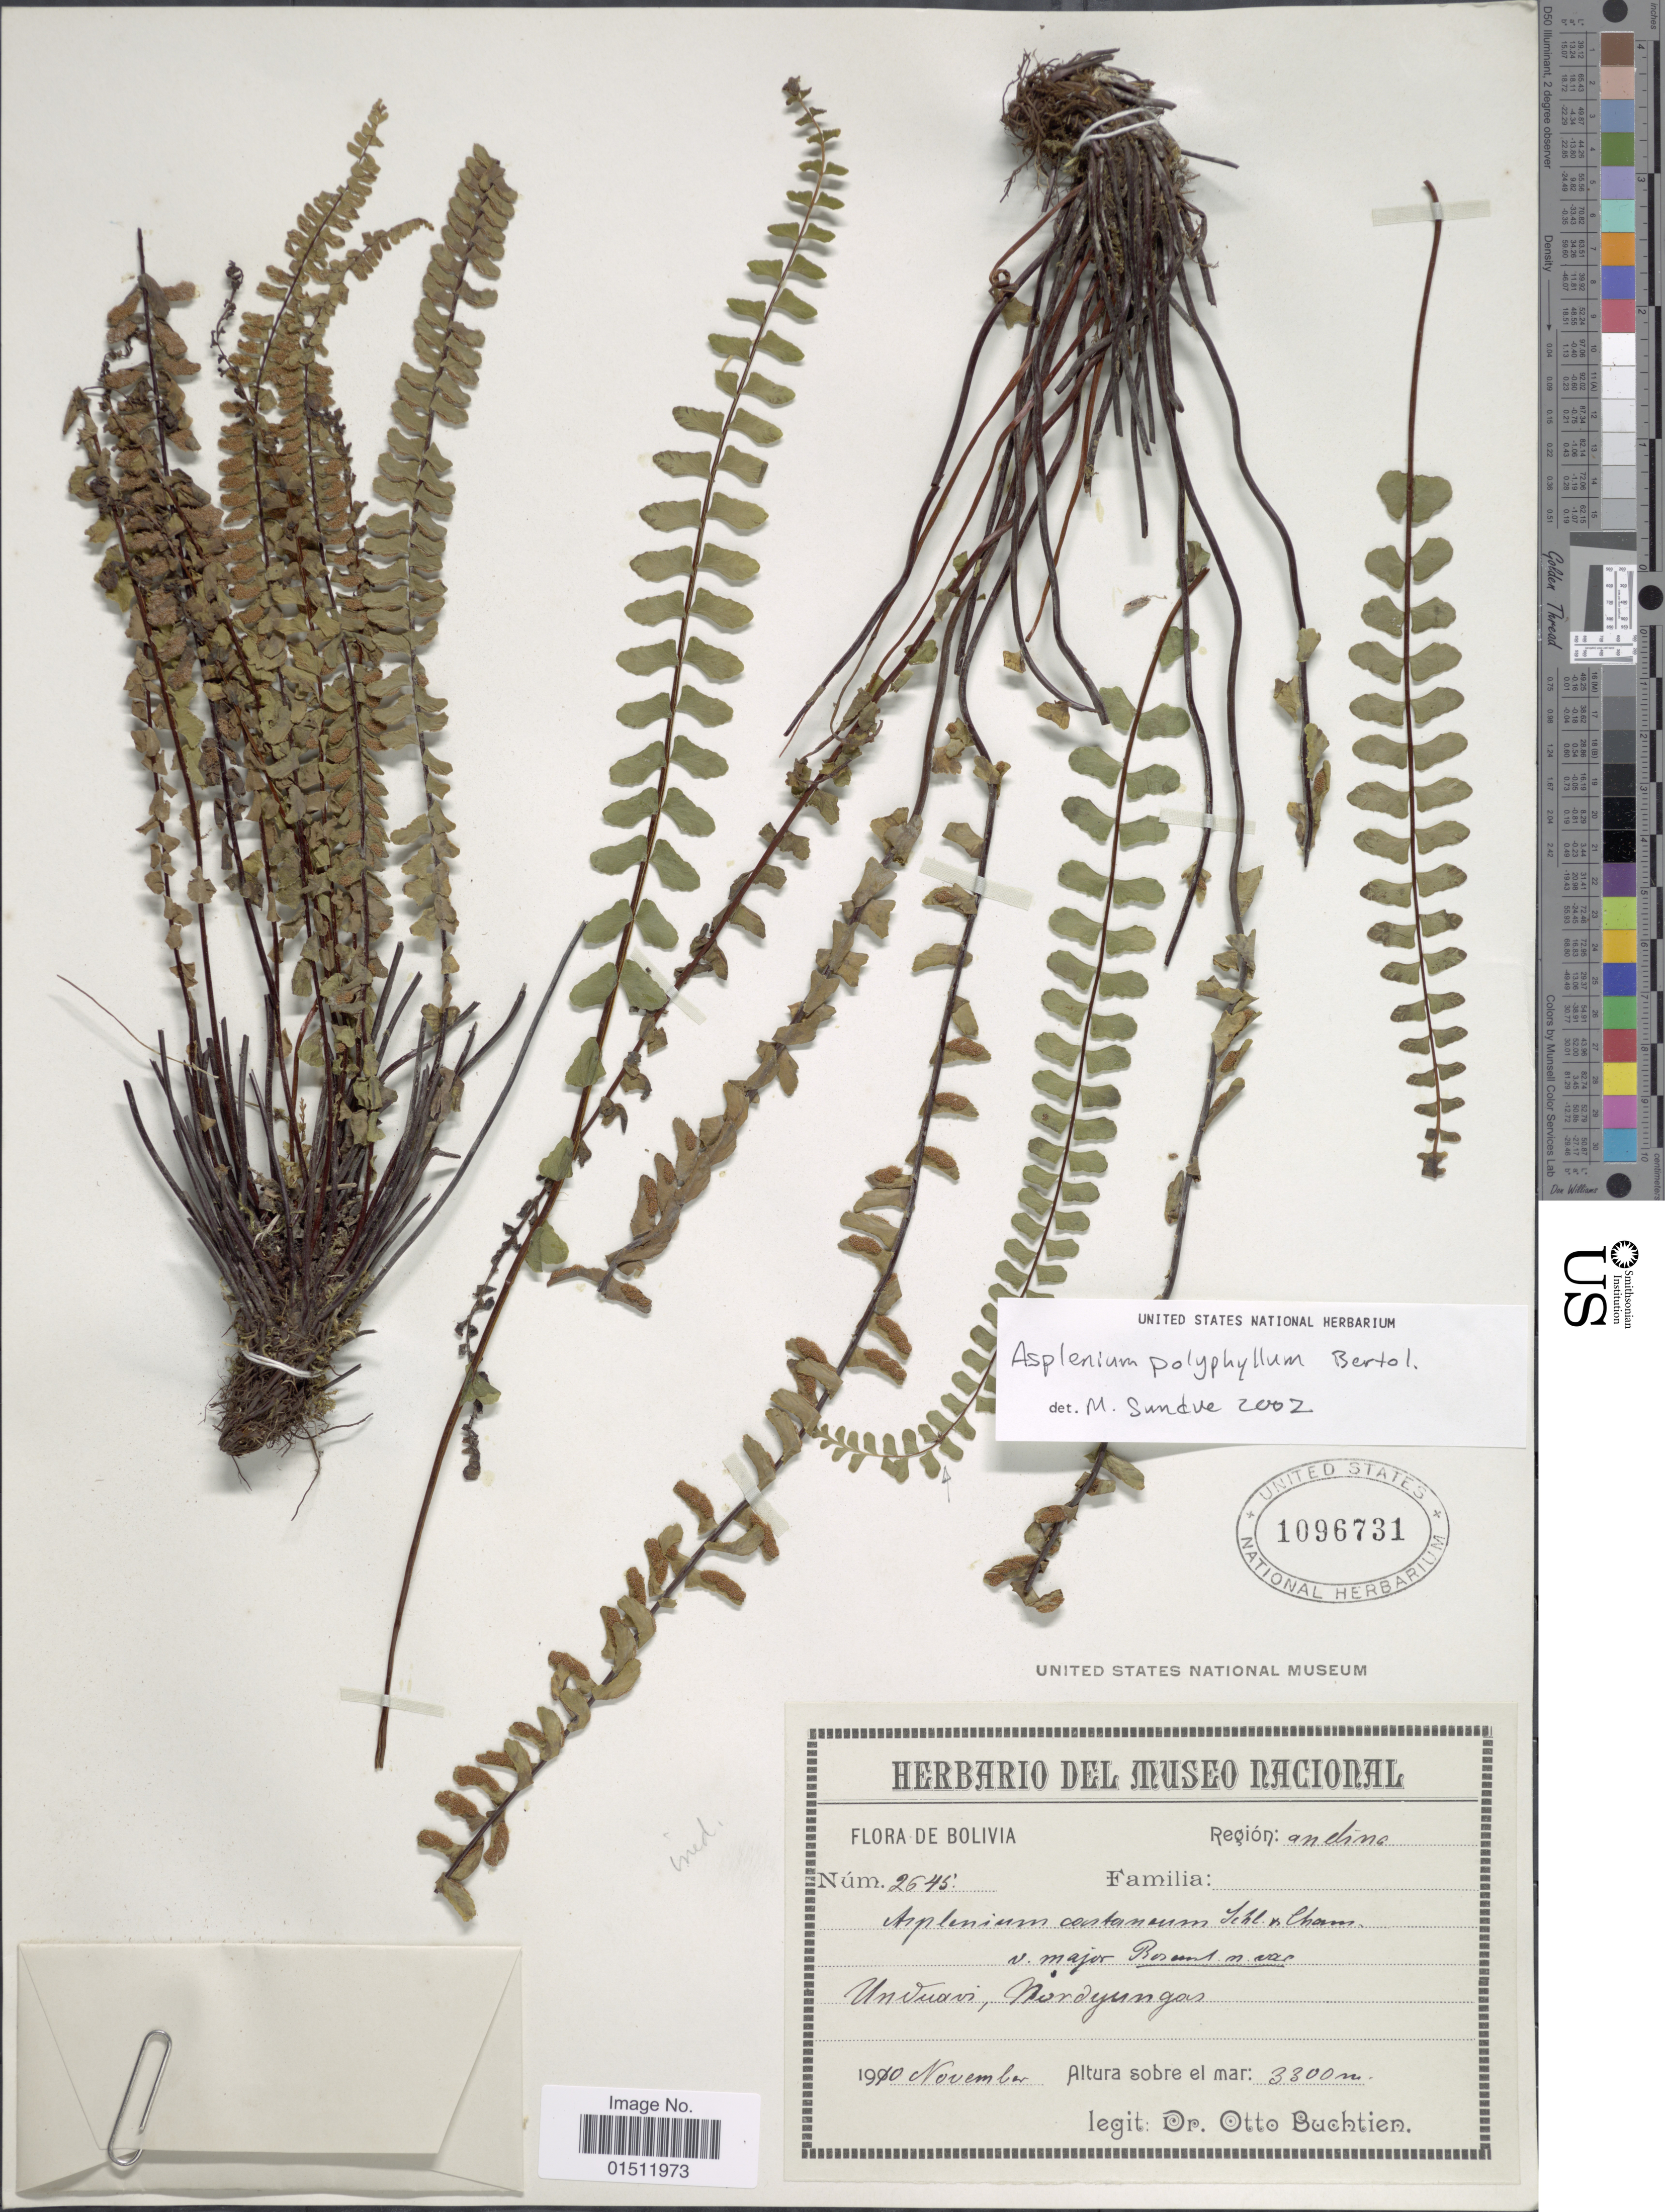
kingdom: Plantae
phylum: Tracheophyta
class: Polypodiopsida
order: Polypodiales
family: Aspleniaceae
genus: Asplenium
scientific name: Asplenium polyphyllum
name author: Bertol.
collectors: O. Buchtien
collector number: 2645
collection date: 1910-11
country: Bolivia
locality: Region Anelina. Unviani, Nordyungas.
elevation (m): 3300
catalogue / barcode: US 1096731